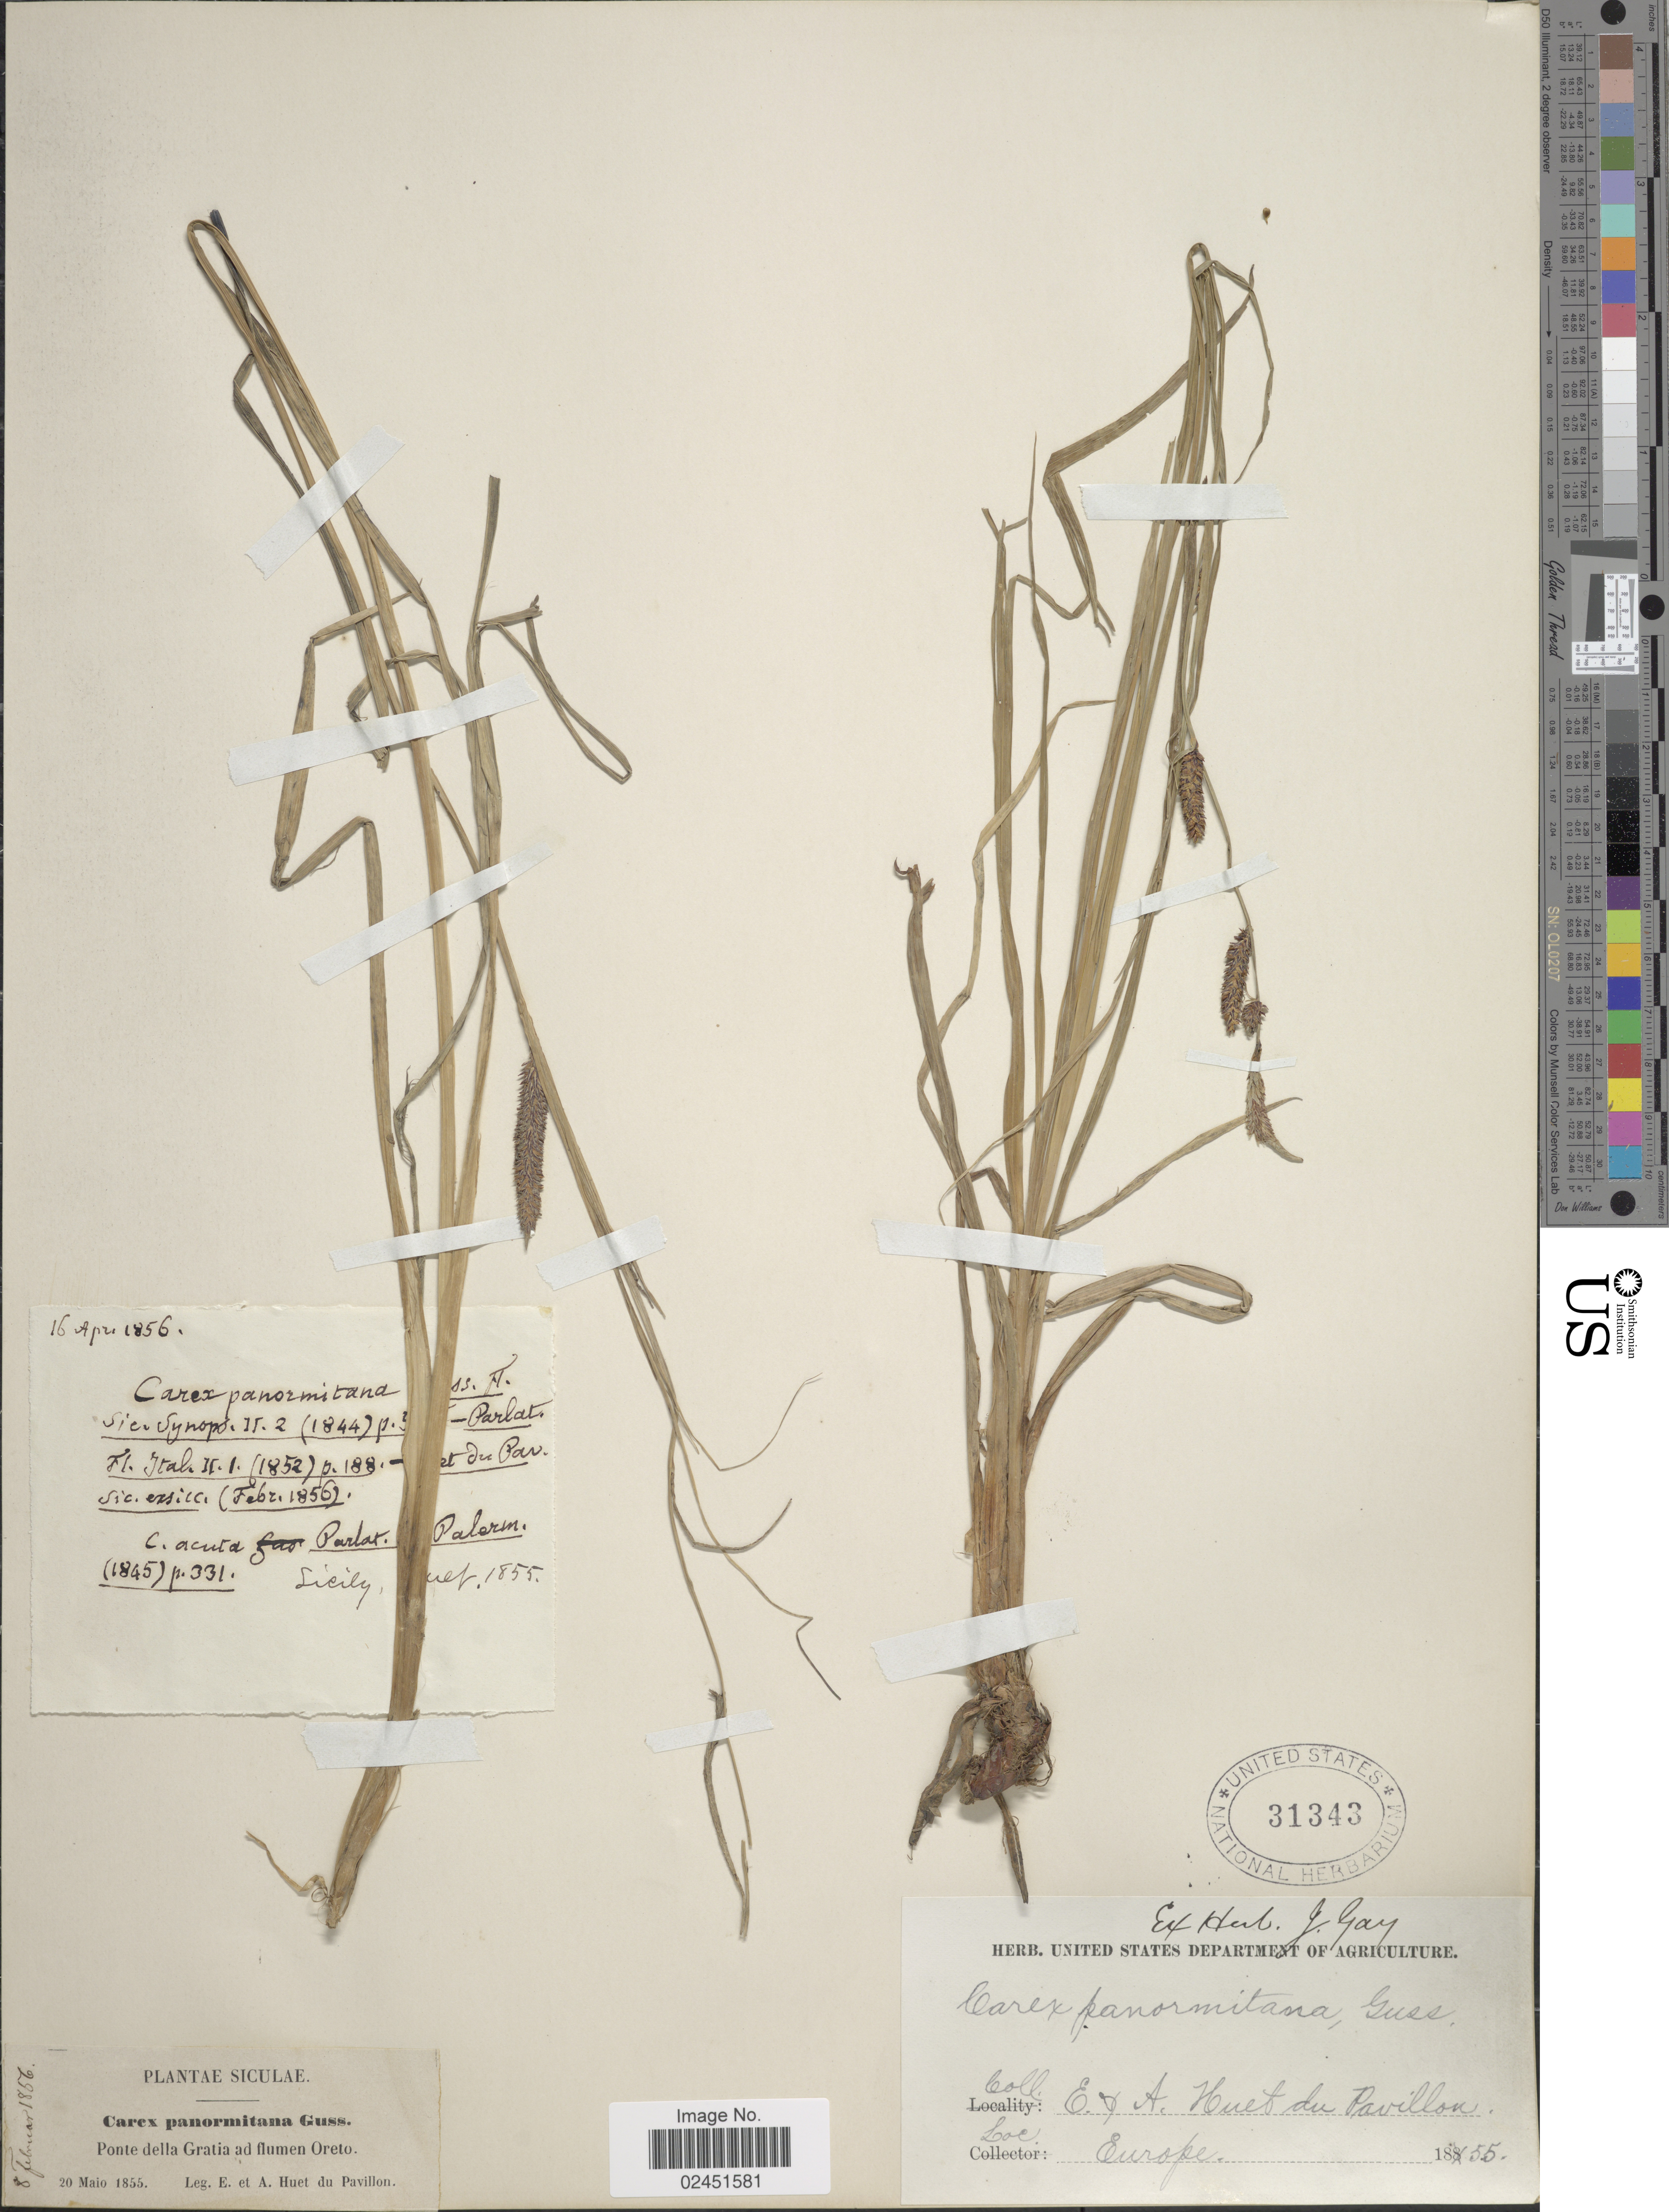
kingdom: Plantae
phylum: Tracheophyta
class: Liliopsida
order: Poales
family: Cyperaceae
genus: Carex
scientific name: Carex panormitana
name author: Gussone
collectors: E. Huet du Pavillon & A. Huet du Pavillon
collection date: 1855-05-20/1856-02-08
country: Italy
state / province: Siciliana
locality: Siculae. Ponte della Gratia flumen Oreto,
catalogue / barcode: US 31343